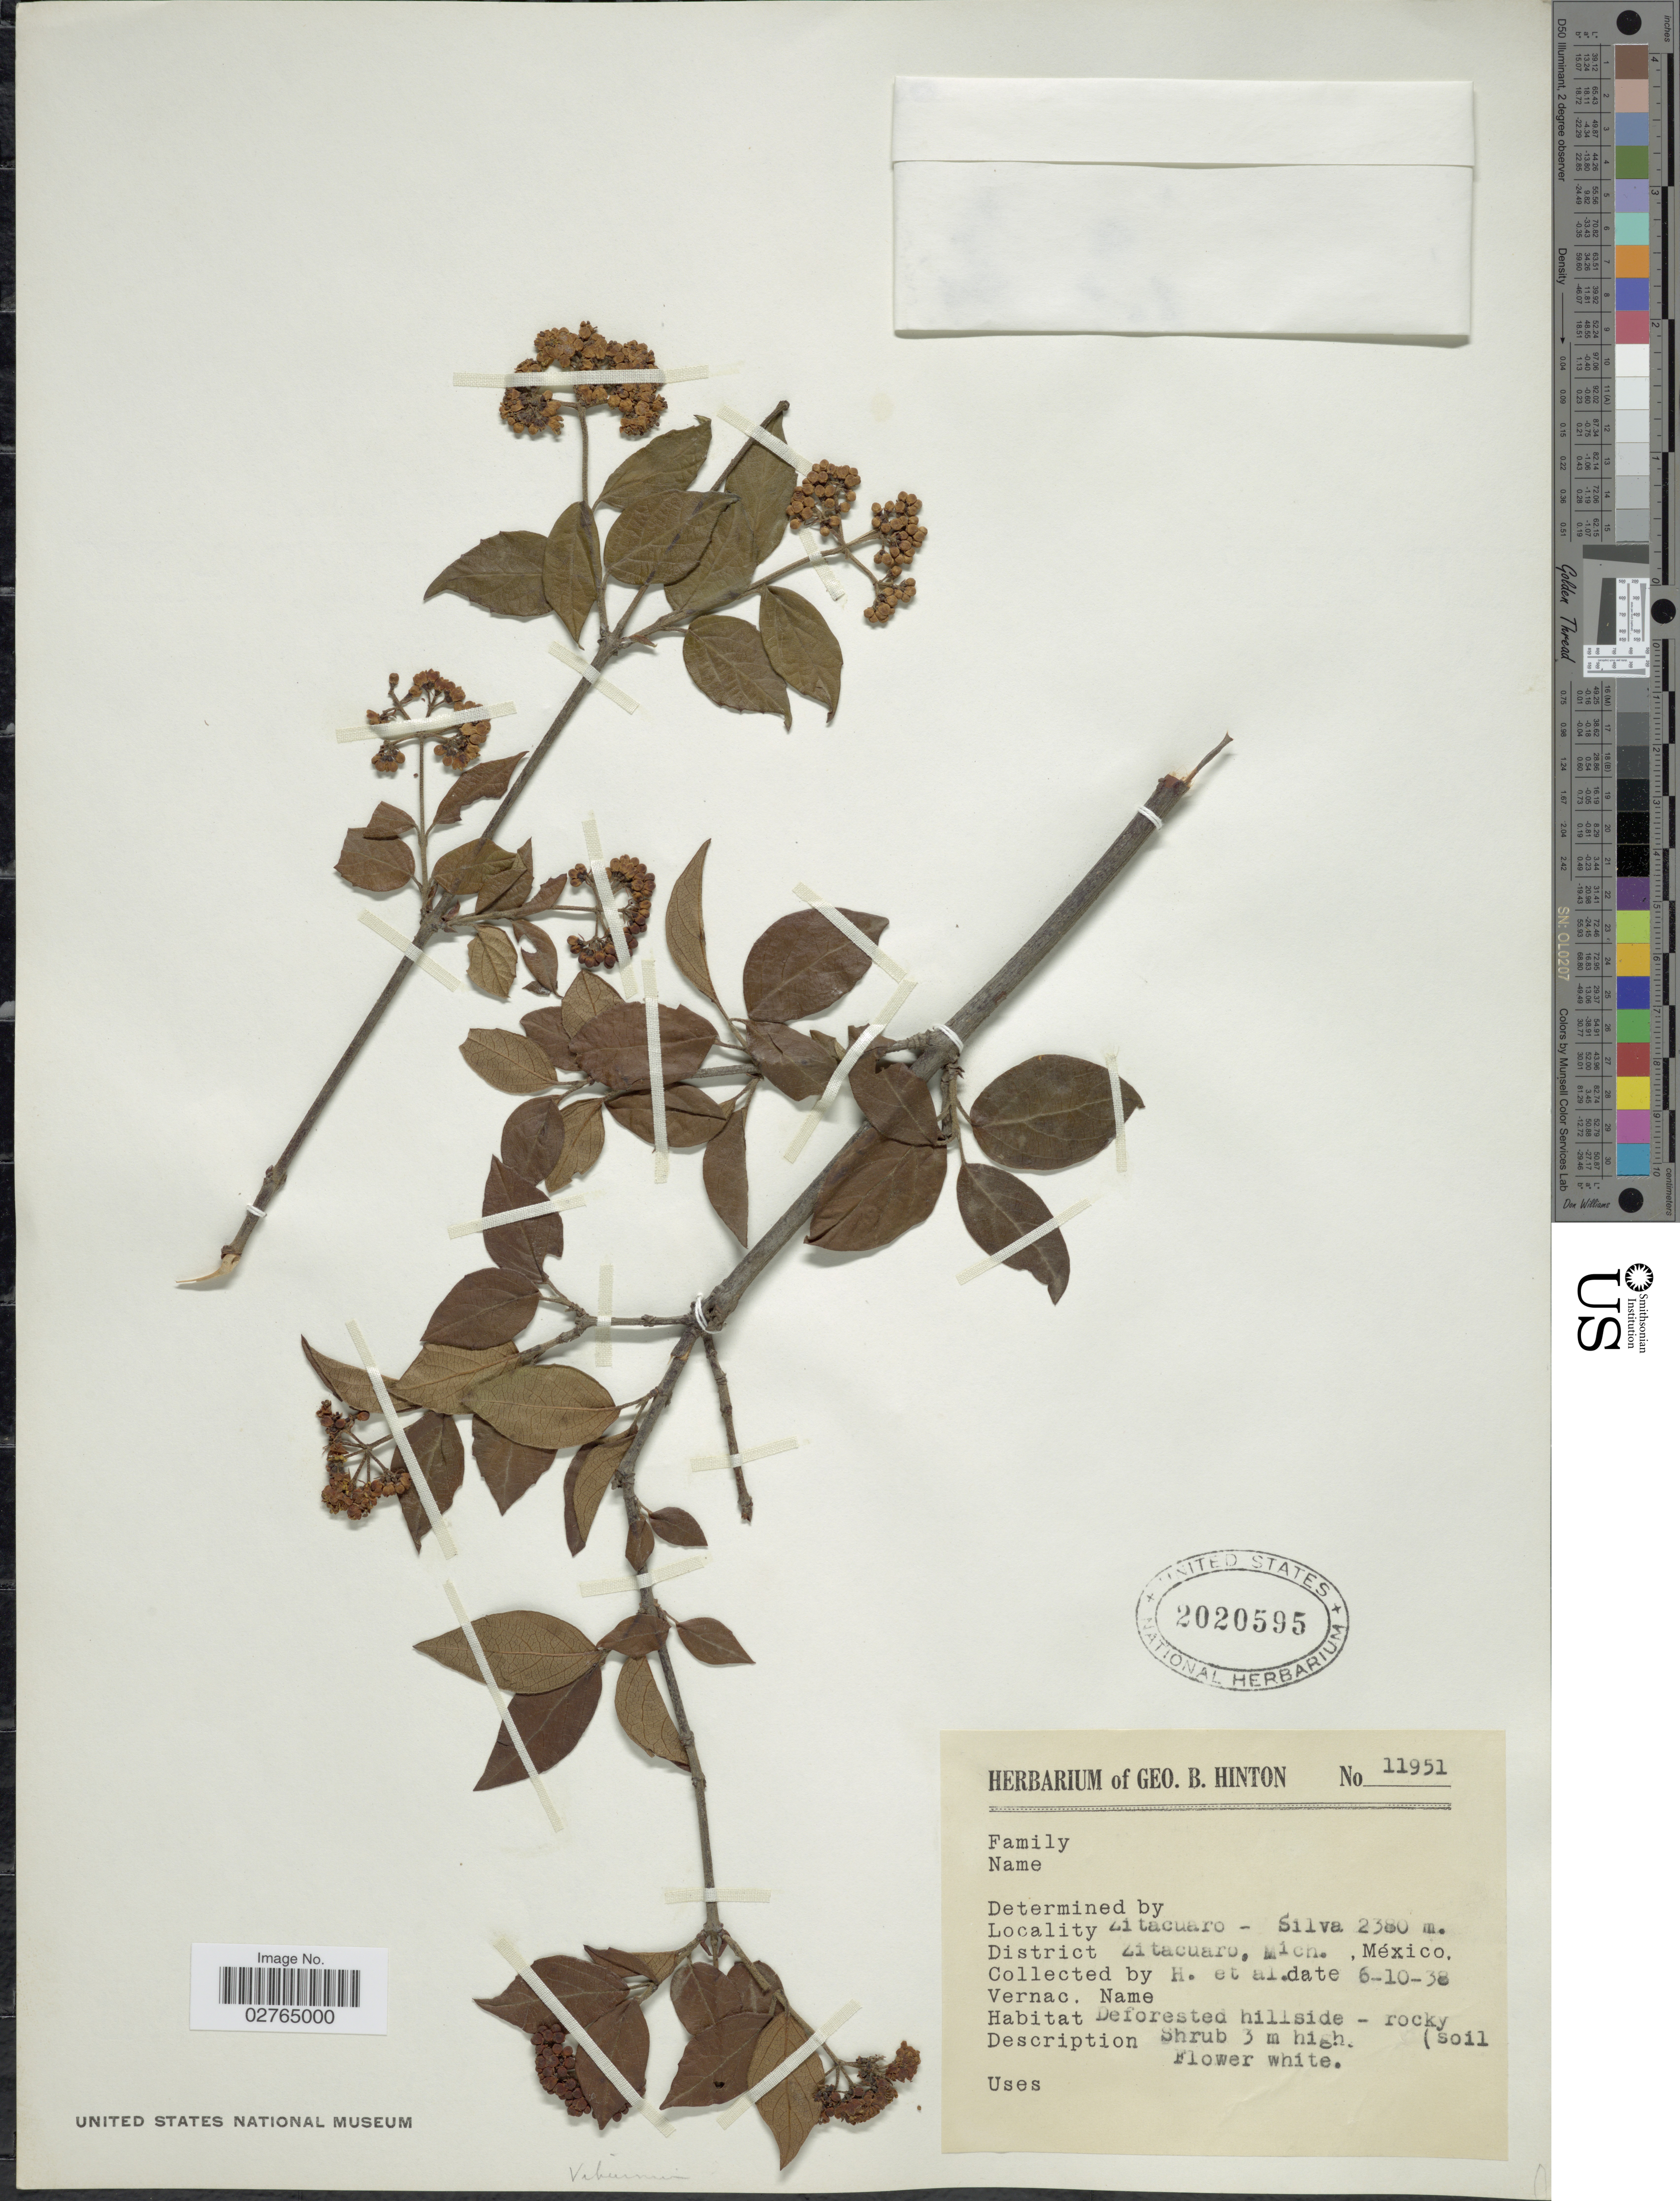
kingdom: Plantae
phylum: Tracheophyta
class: Magnoliopsida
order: Dipsacales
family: Viburnaceae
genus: Viburnum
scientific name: Viburnum sp.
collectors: G. B. Hinton & et al.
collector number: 11951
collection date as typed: Transcribed d/m/y: 10/6/38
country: Mexico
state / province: Michoacán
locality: Zitacuaro - Silva. District Zitacuaro.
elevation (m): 2380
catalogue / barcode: US 2020595